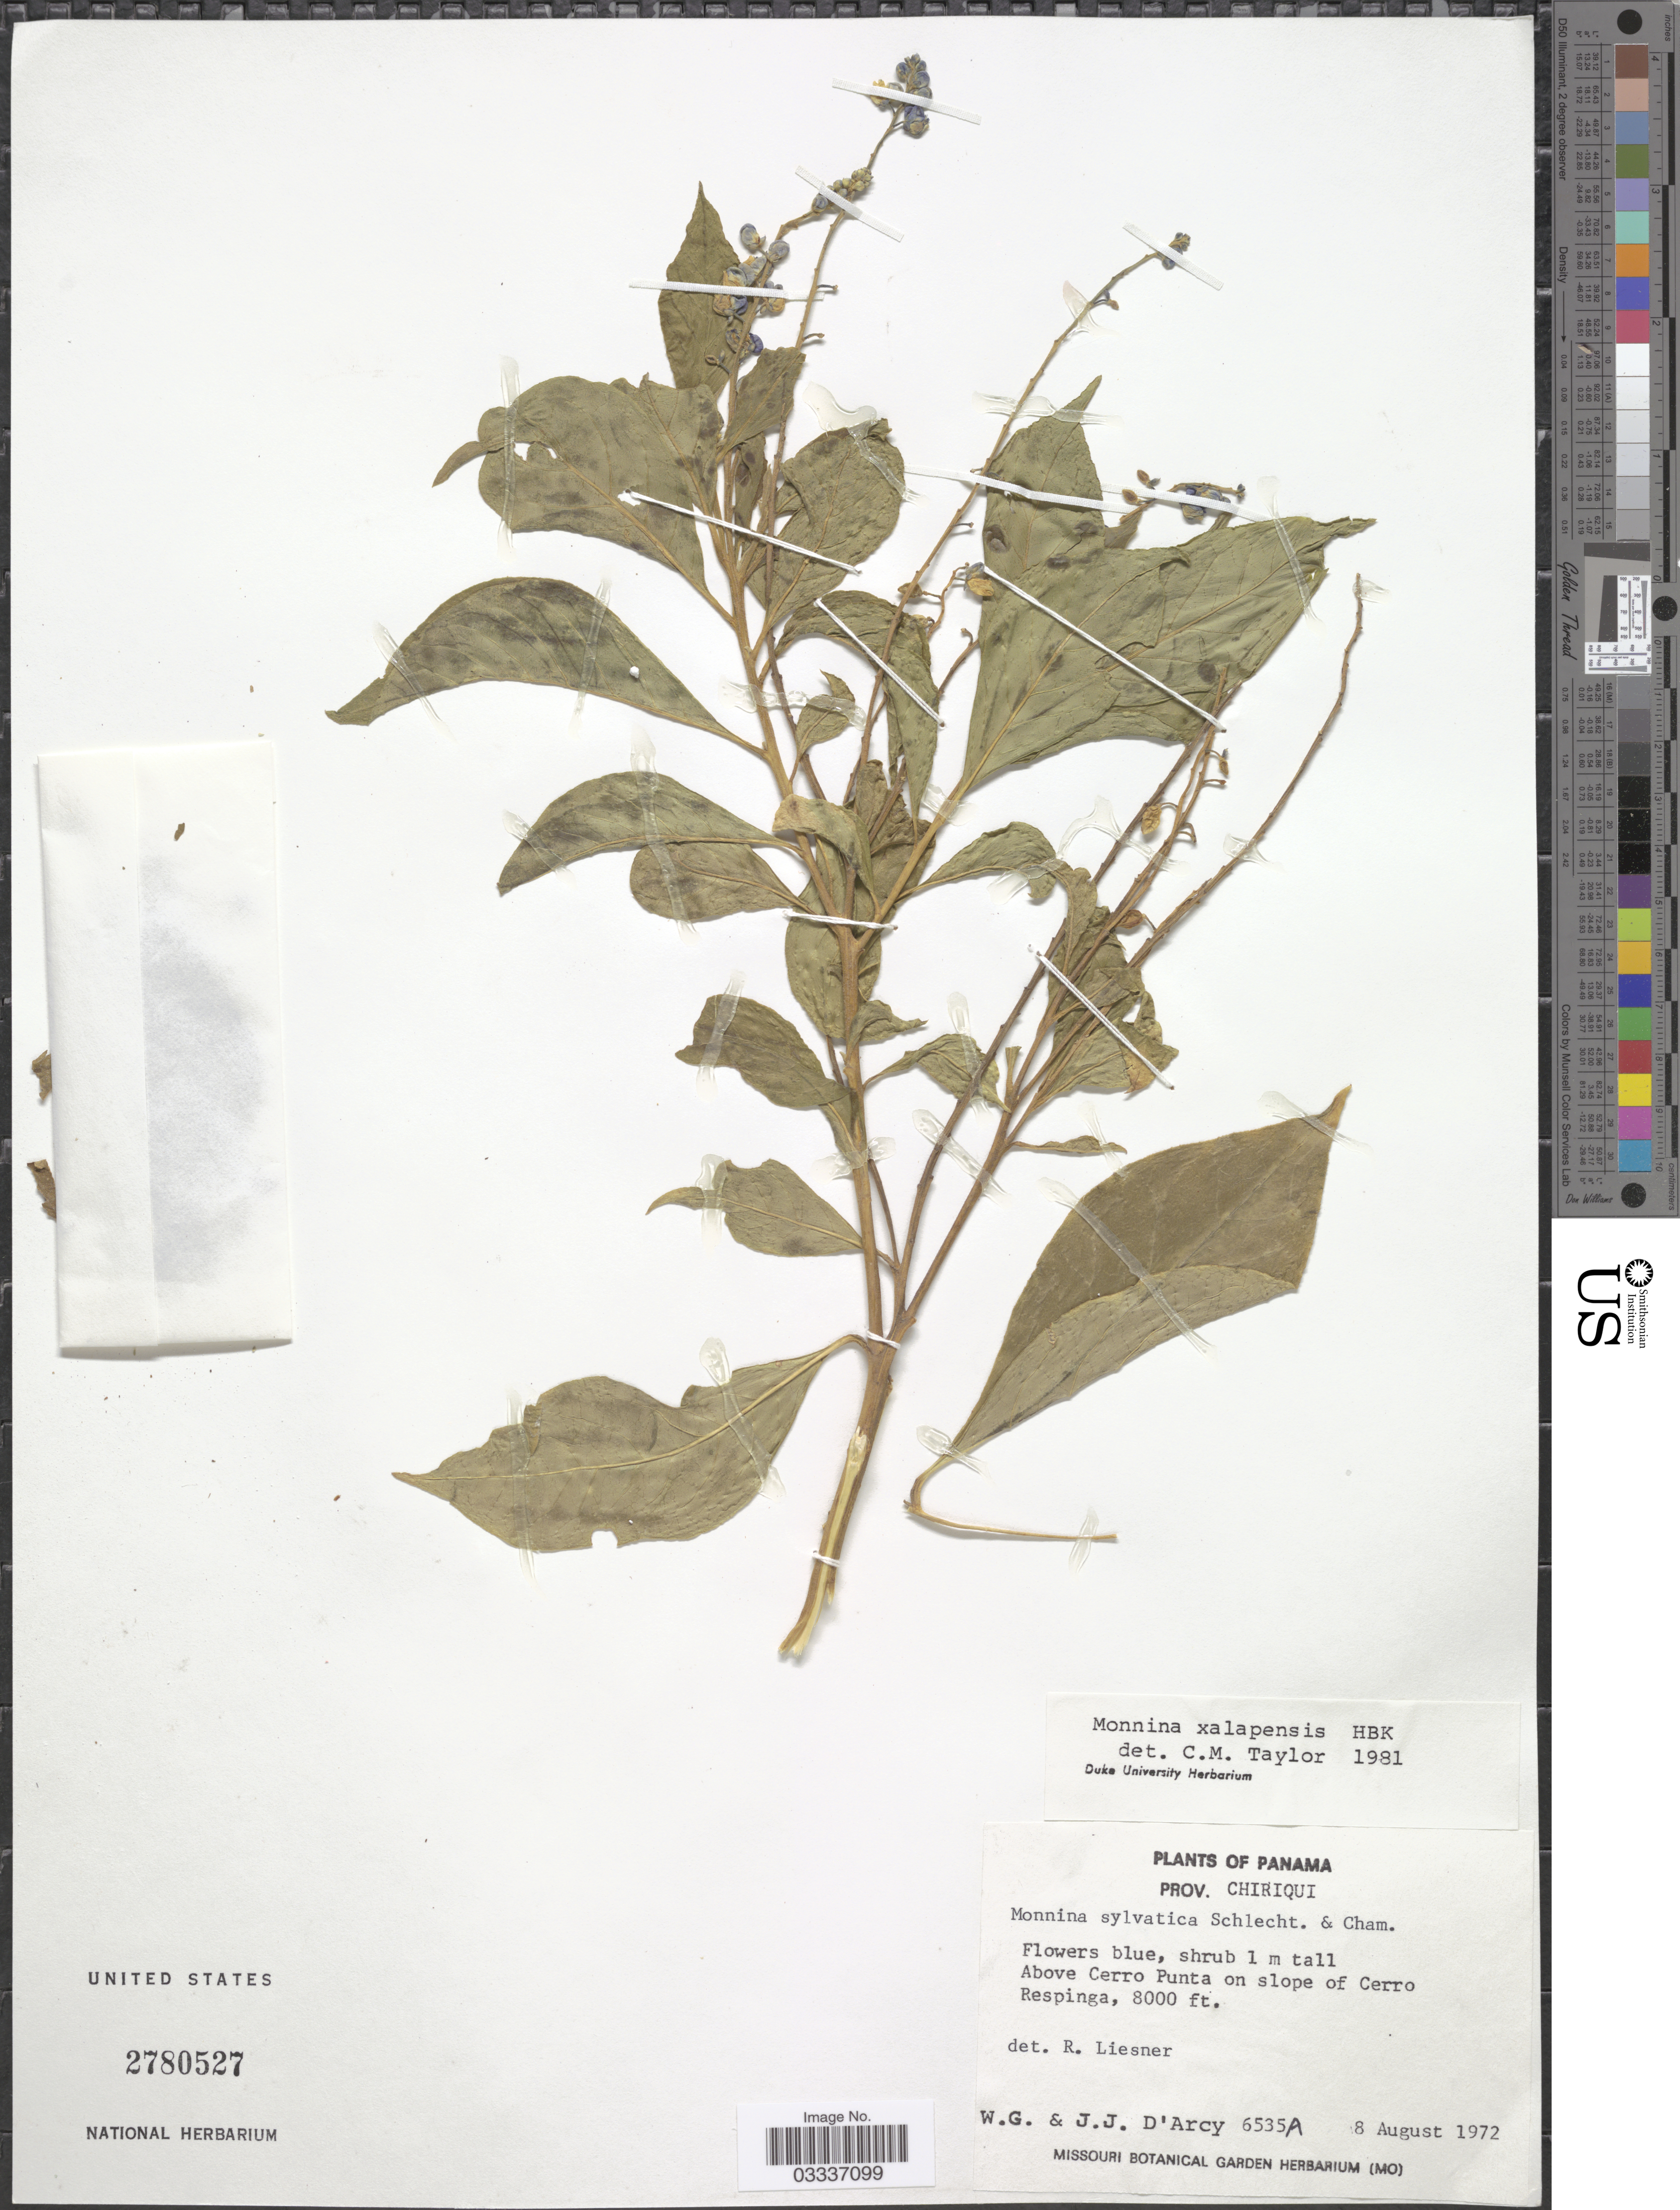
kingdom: Plantae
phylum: Tracheophyta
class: Magnoliopsida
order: Fabales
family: Polygalaceae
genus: Monnina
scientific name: Monnina xalapensis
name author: Kunth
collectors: W. G. D'Arcy & J. J. D'Arcy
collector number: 6535A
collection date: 1972-08-08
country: Panama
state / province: Chiriqui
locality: Above Cerro Punta on slope of Cerro Respinga.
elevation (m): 2438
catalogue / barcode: US 2780527